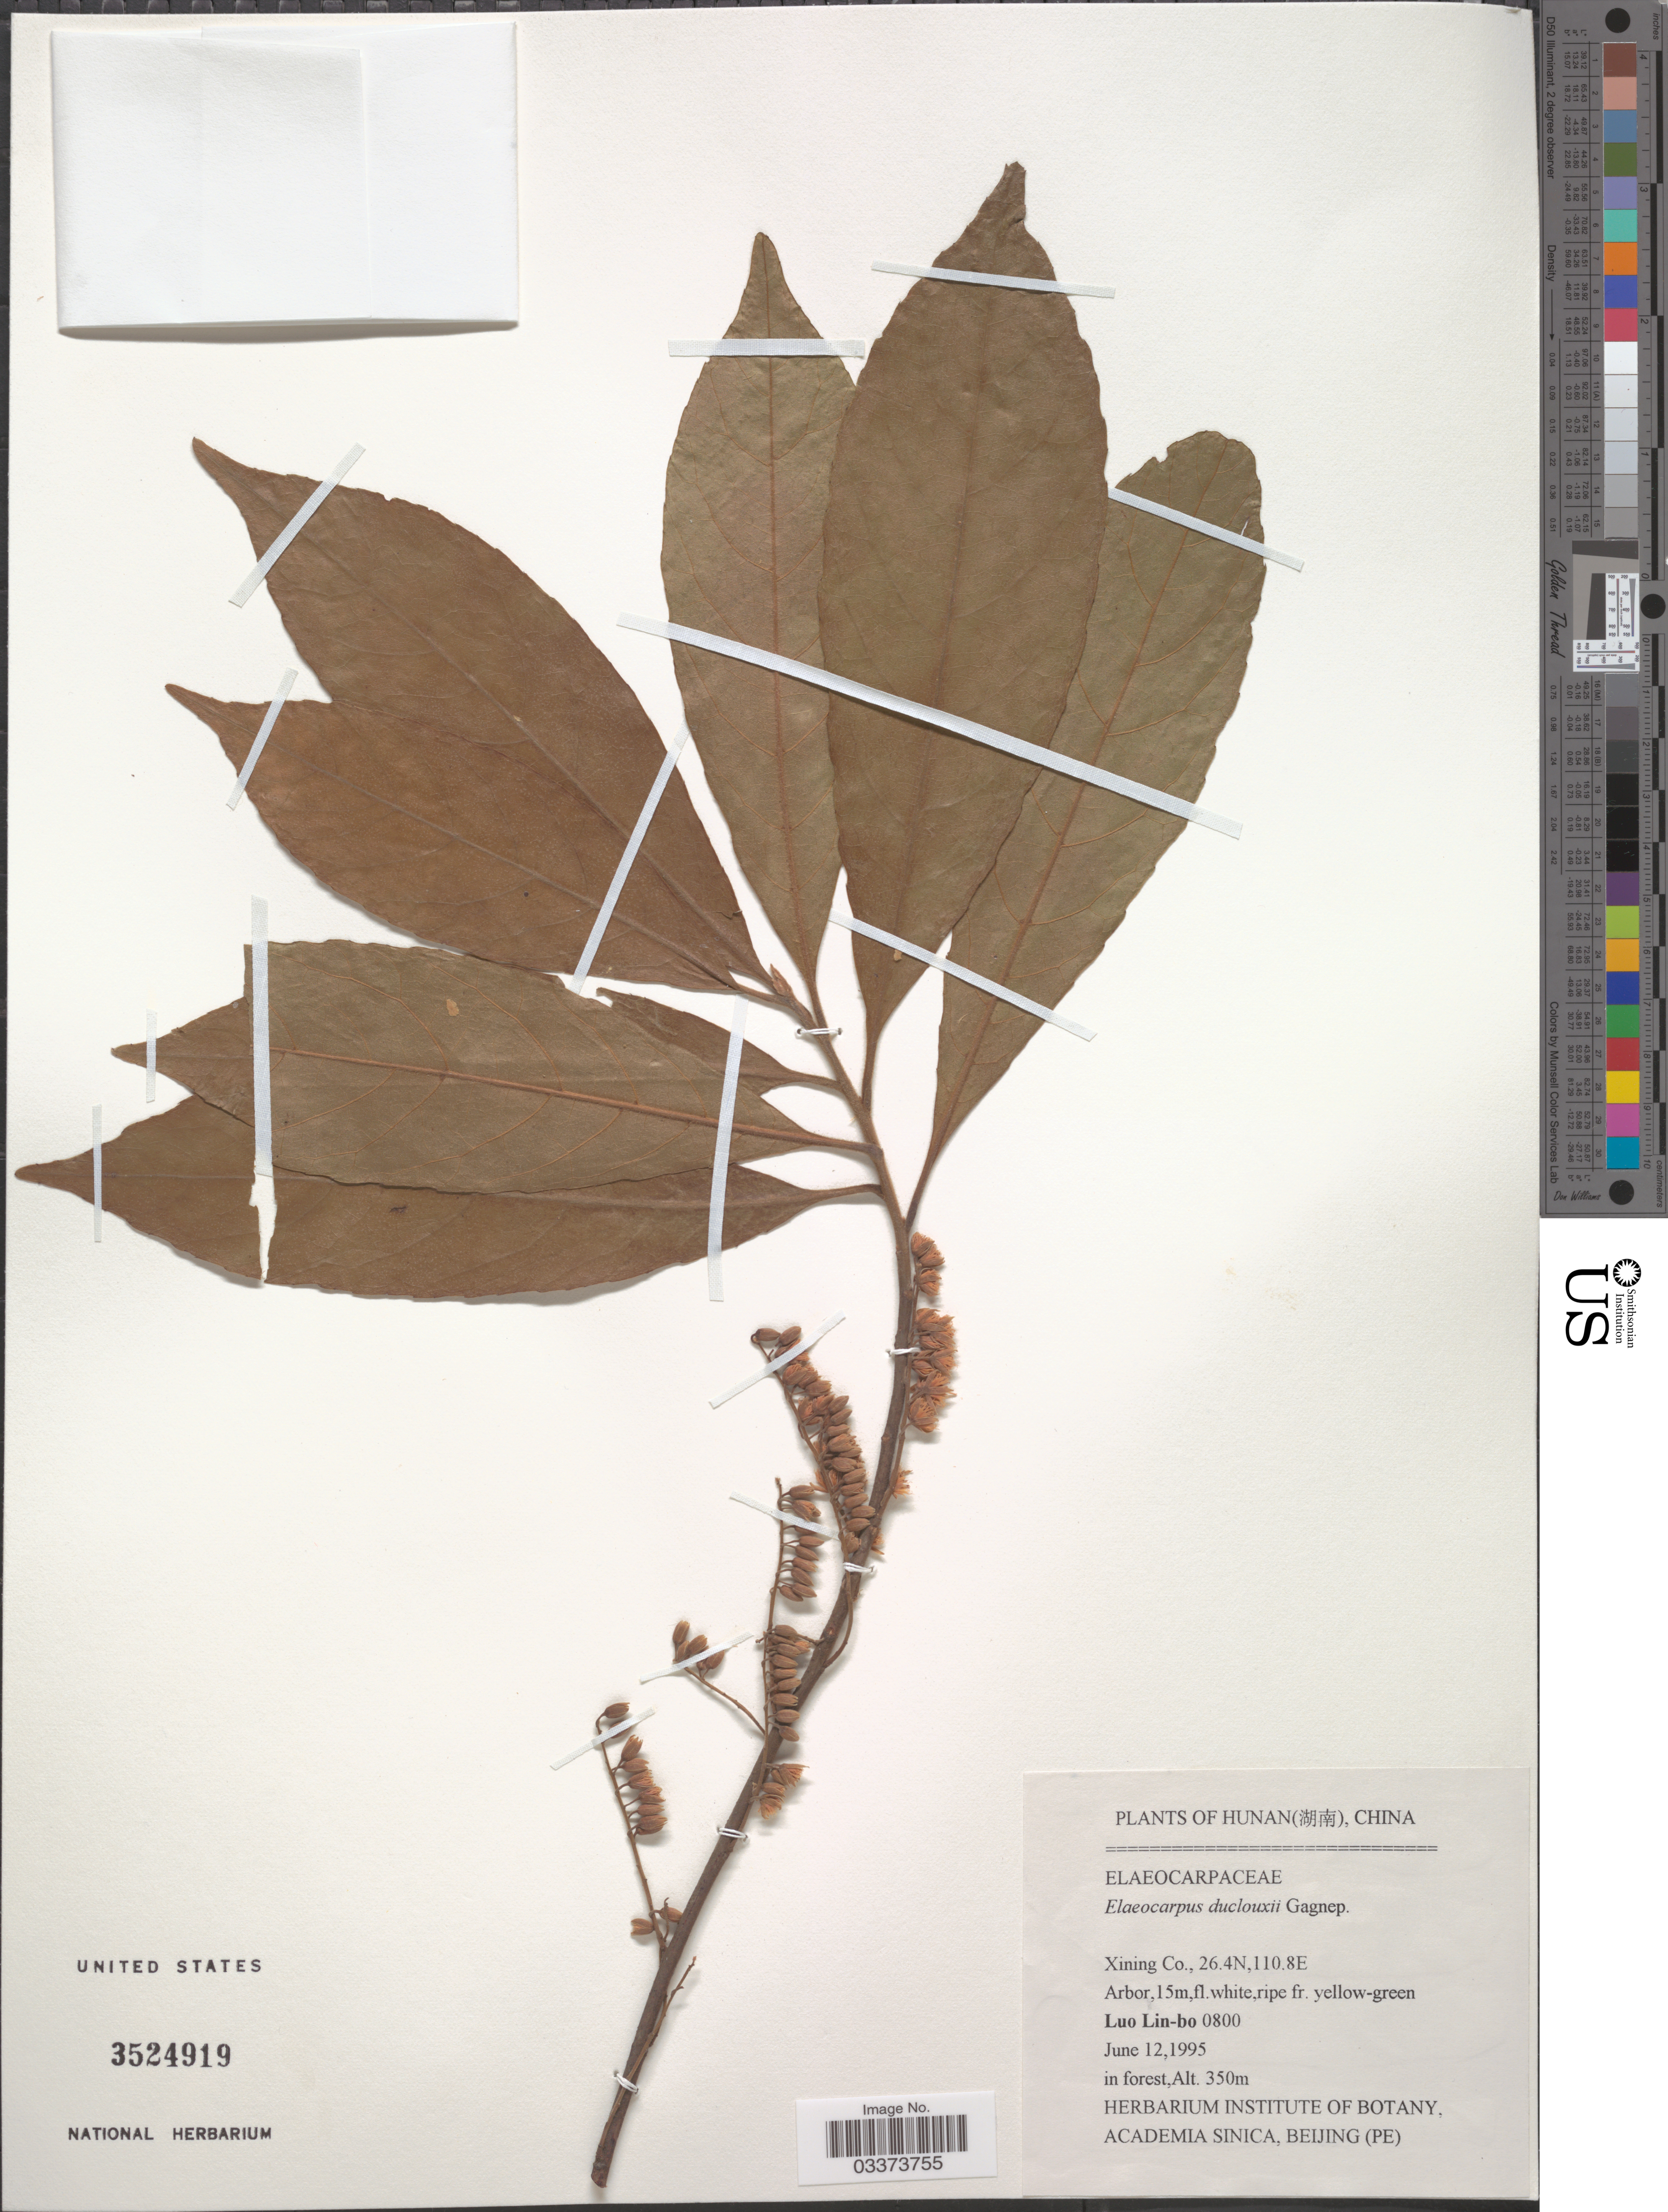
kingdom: Plantae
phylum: Tracheophyta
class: Magnoliopsida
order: Oxalidales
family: Elaeocarpaceae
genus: Elaeocarpus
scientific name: Elaeocarpus duclouxii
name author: Gagnep.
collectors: L. Lin-bo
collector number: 0800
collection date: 1995-06-12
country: China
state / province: Hunan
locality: Xining Co.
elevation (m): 350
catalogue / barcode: US 3524919